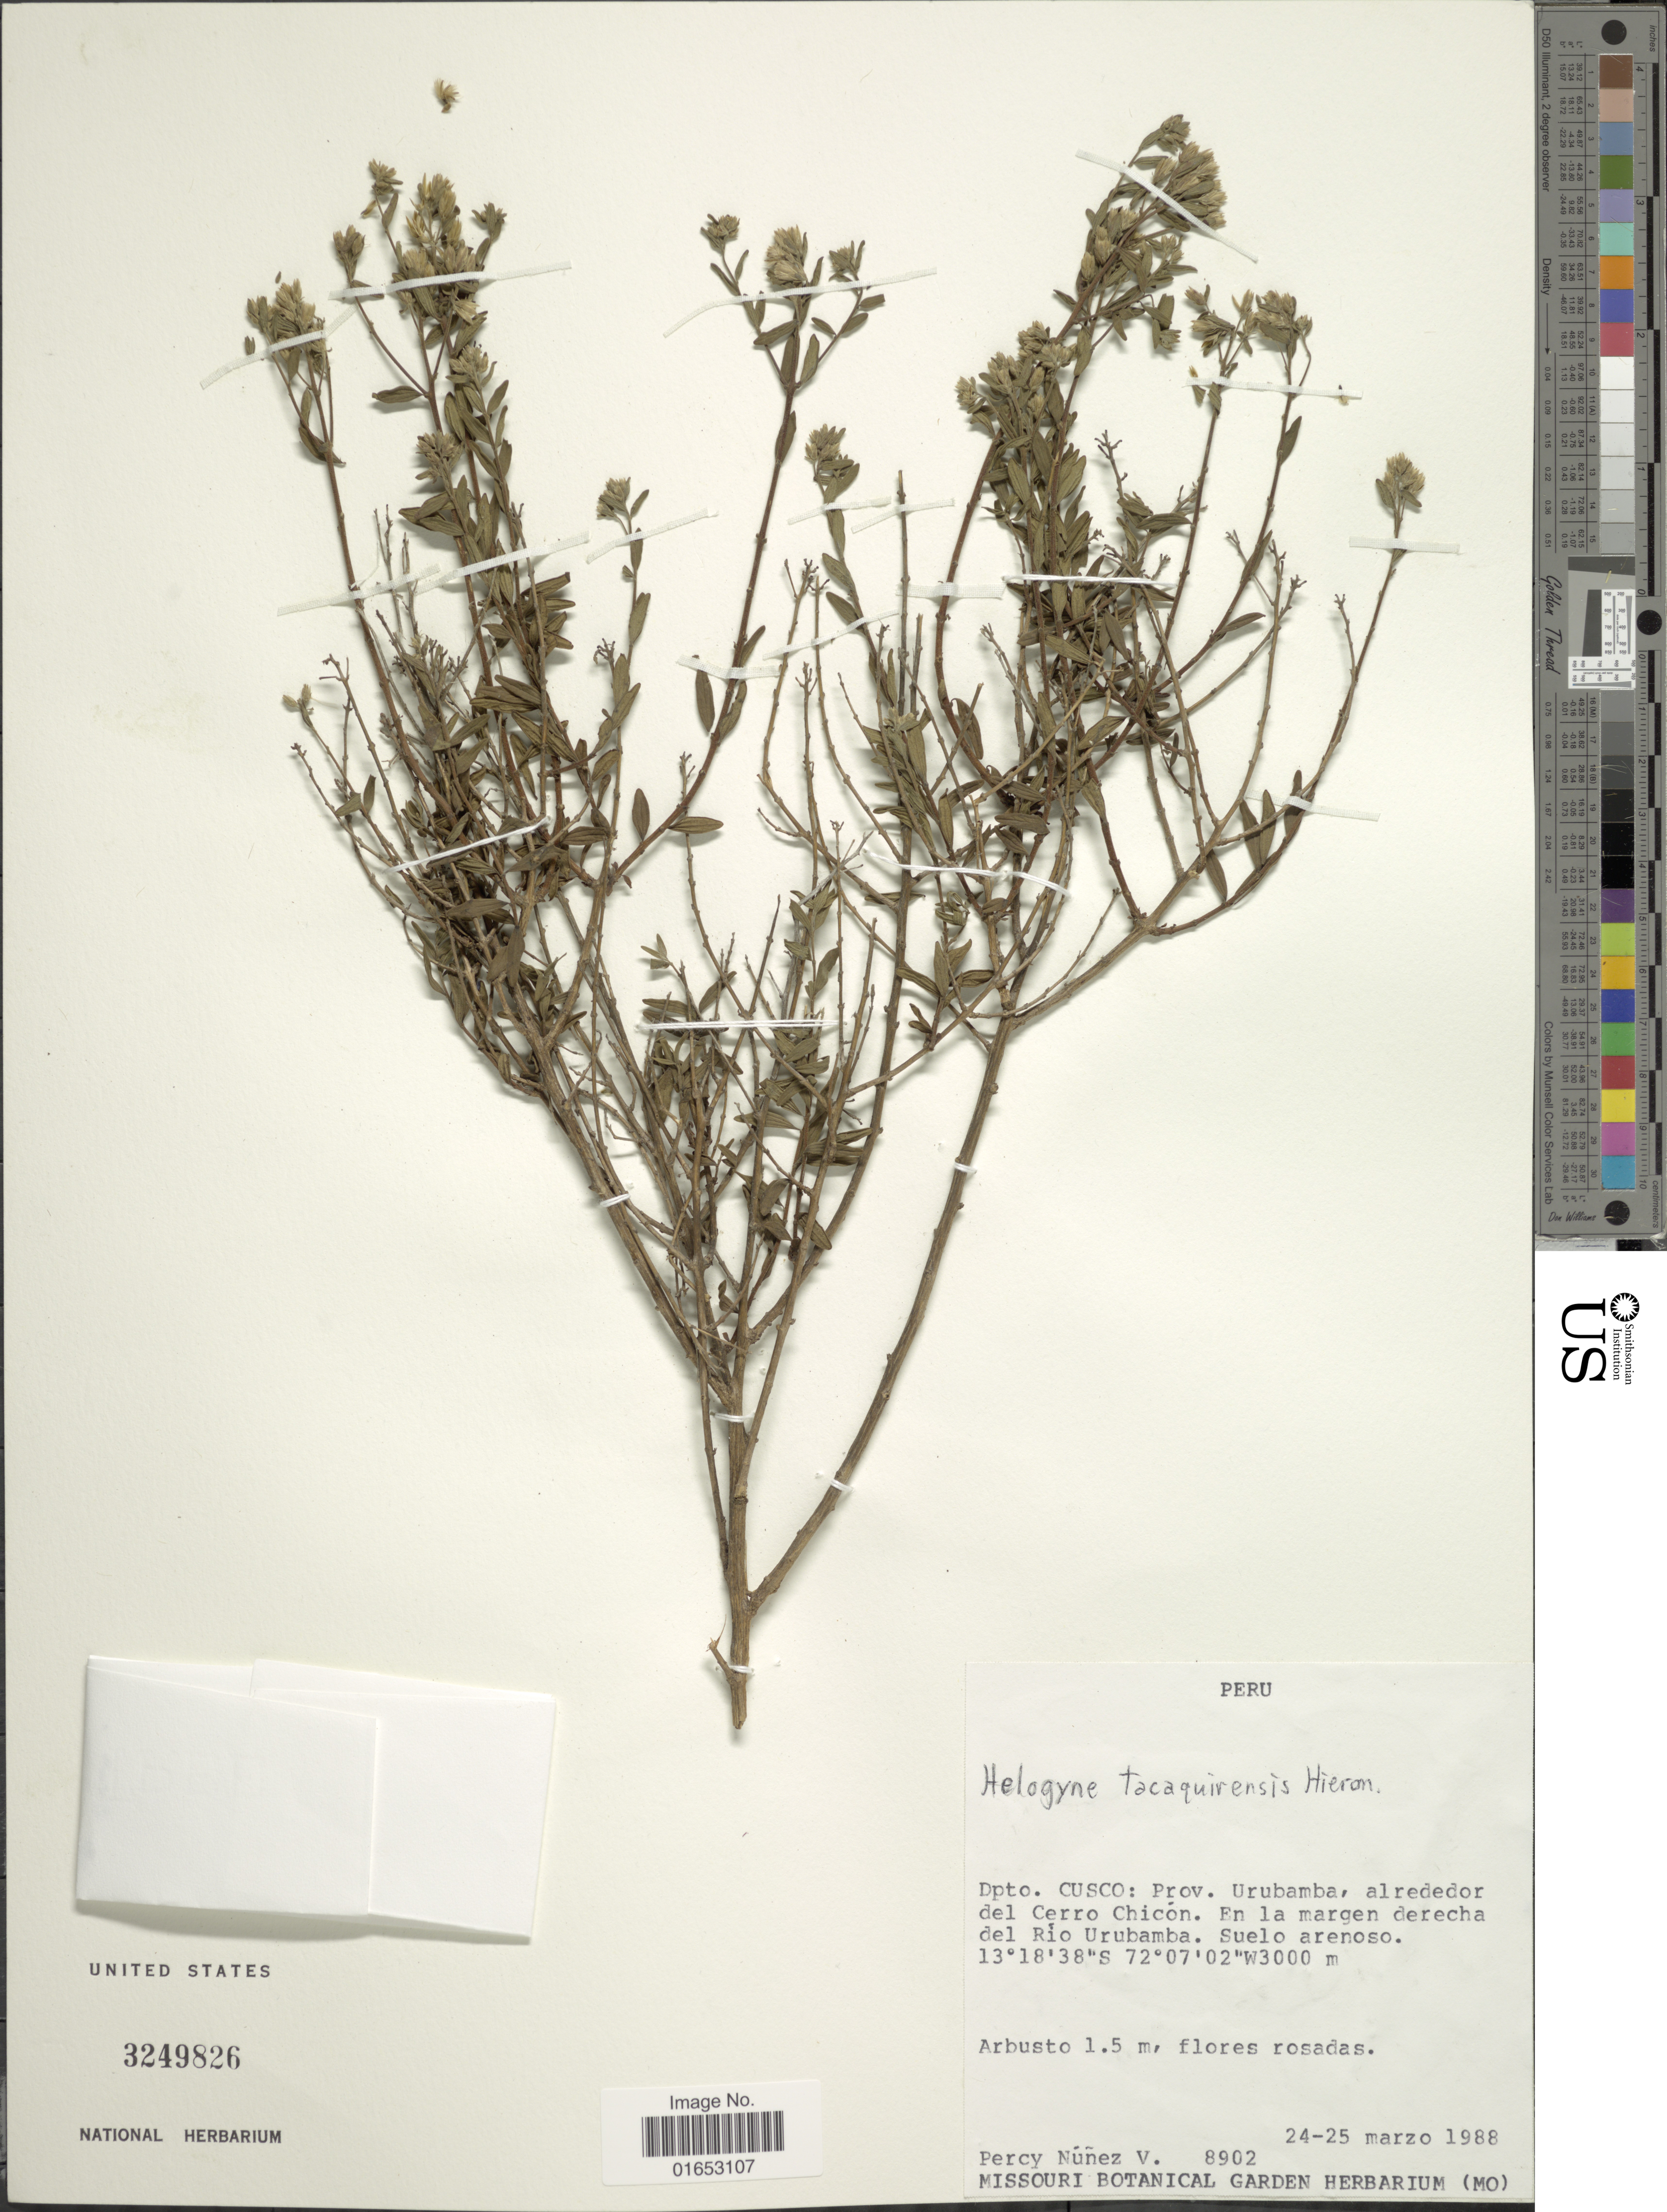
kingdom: Plantae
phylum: Tracheophyta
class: Magnoliopsida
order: Asterales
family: Asteraceae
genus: Helogyne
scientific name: Helogyne tacaquirensis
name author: Hieron. in Urban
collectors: P. Nuñez V.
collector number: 8902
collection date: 1988-03-24/1988-03-25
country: Peru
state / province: Cusco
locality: Prov. Urubamba, alrededor del Cerro Chicón. En la margen derecha del Rio Urubamba, Suelo arenoso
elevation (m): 3000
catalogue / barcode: US 3249826